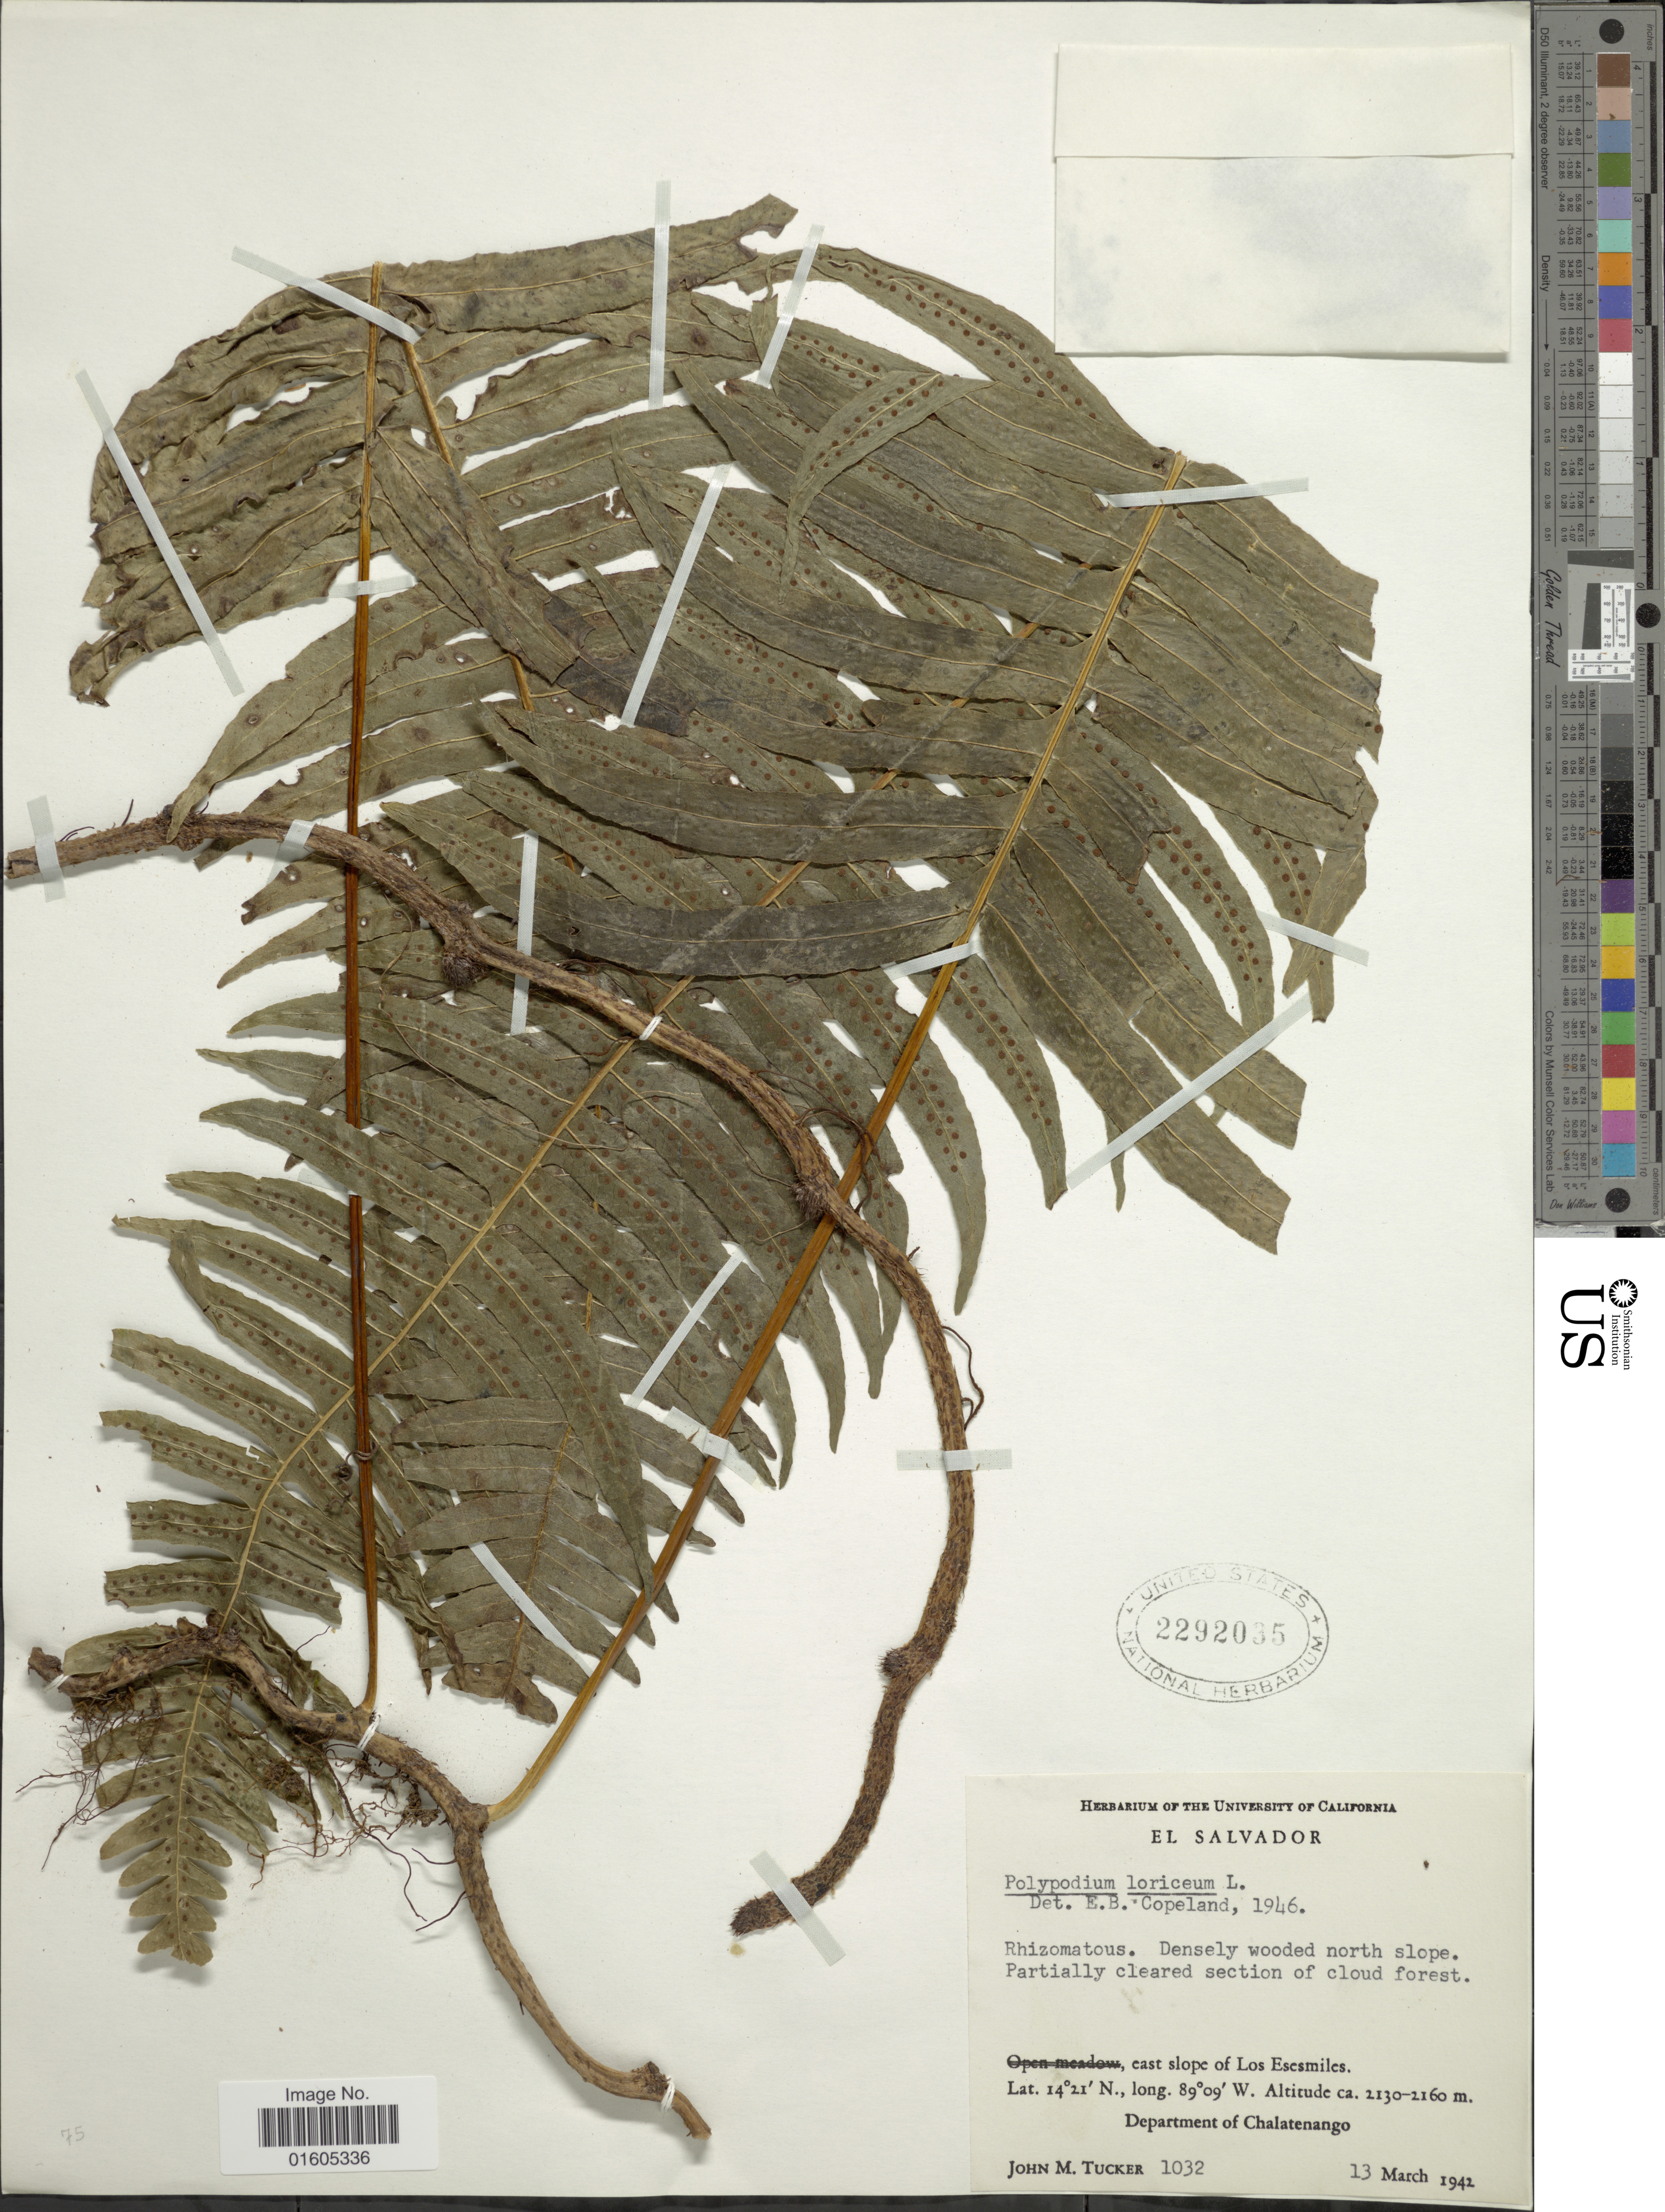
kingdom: Plantae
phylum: Tracheophyta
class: Polypodiopsida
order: Polypodiales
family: Polypodiaceae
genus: Serpocaulon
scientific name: Serpocaulon loriceum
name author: (L.) A.R. Sm.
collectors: J. M. Tucker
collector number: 1032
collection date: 1942-03-13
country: El Salvador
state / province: Chalatenango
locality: East slope of Los Esesmiles, Department of Chalatenango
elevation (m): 2130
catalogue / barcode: US 2292035